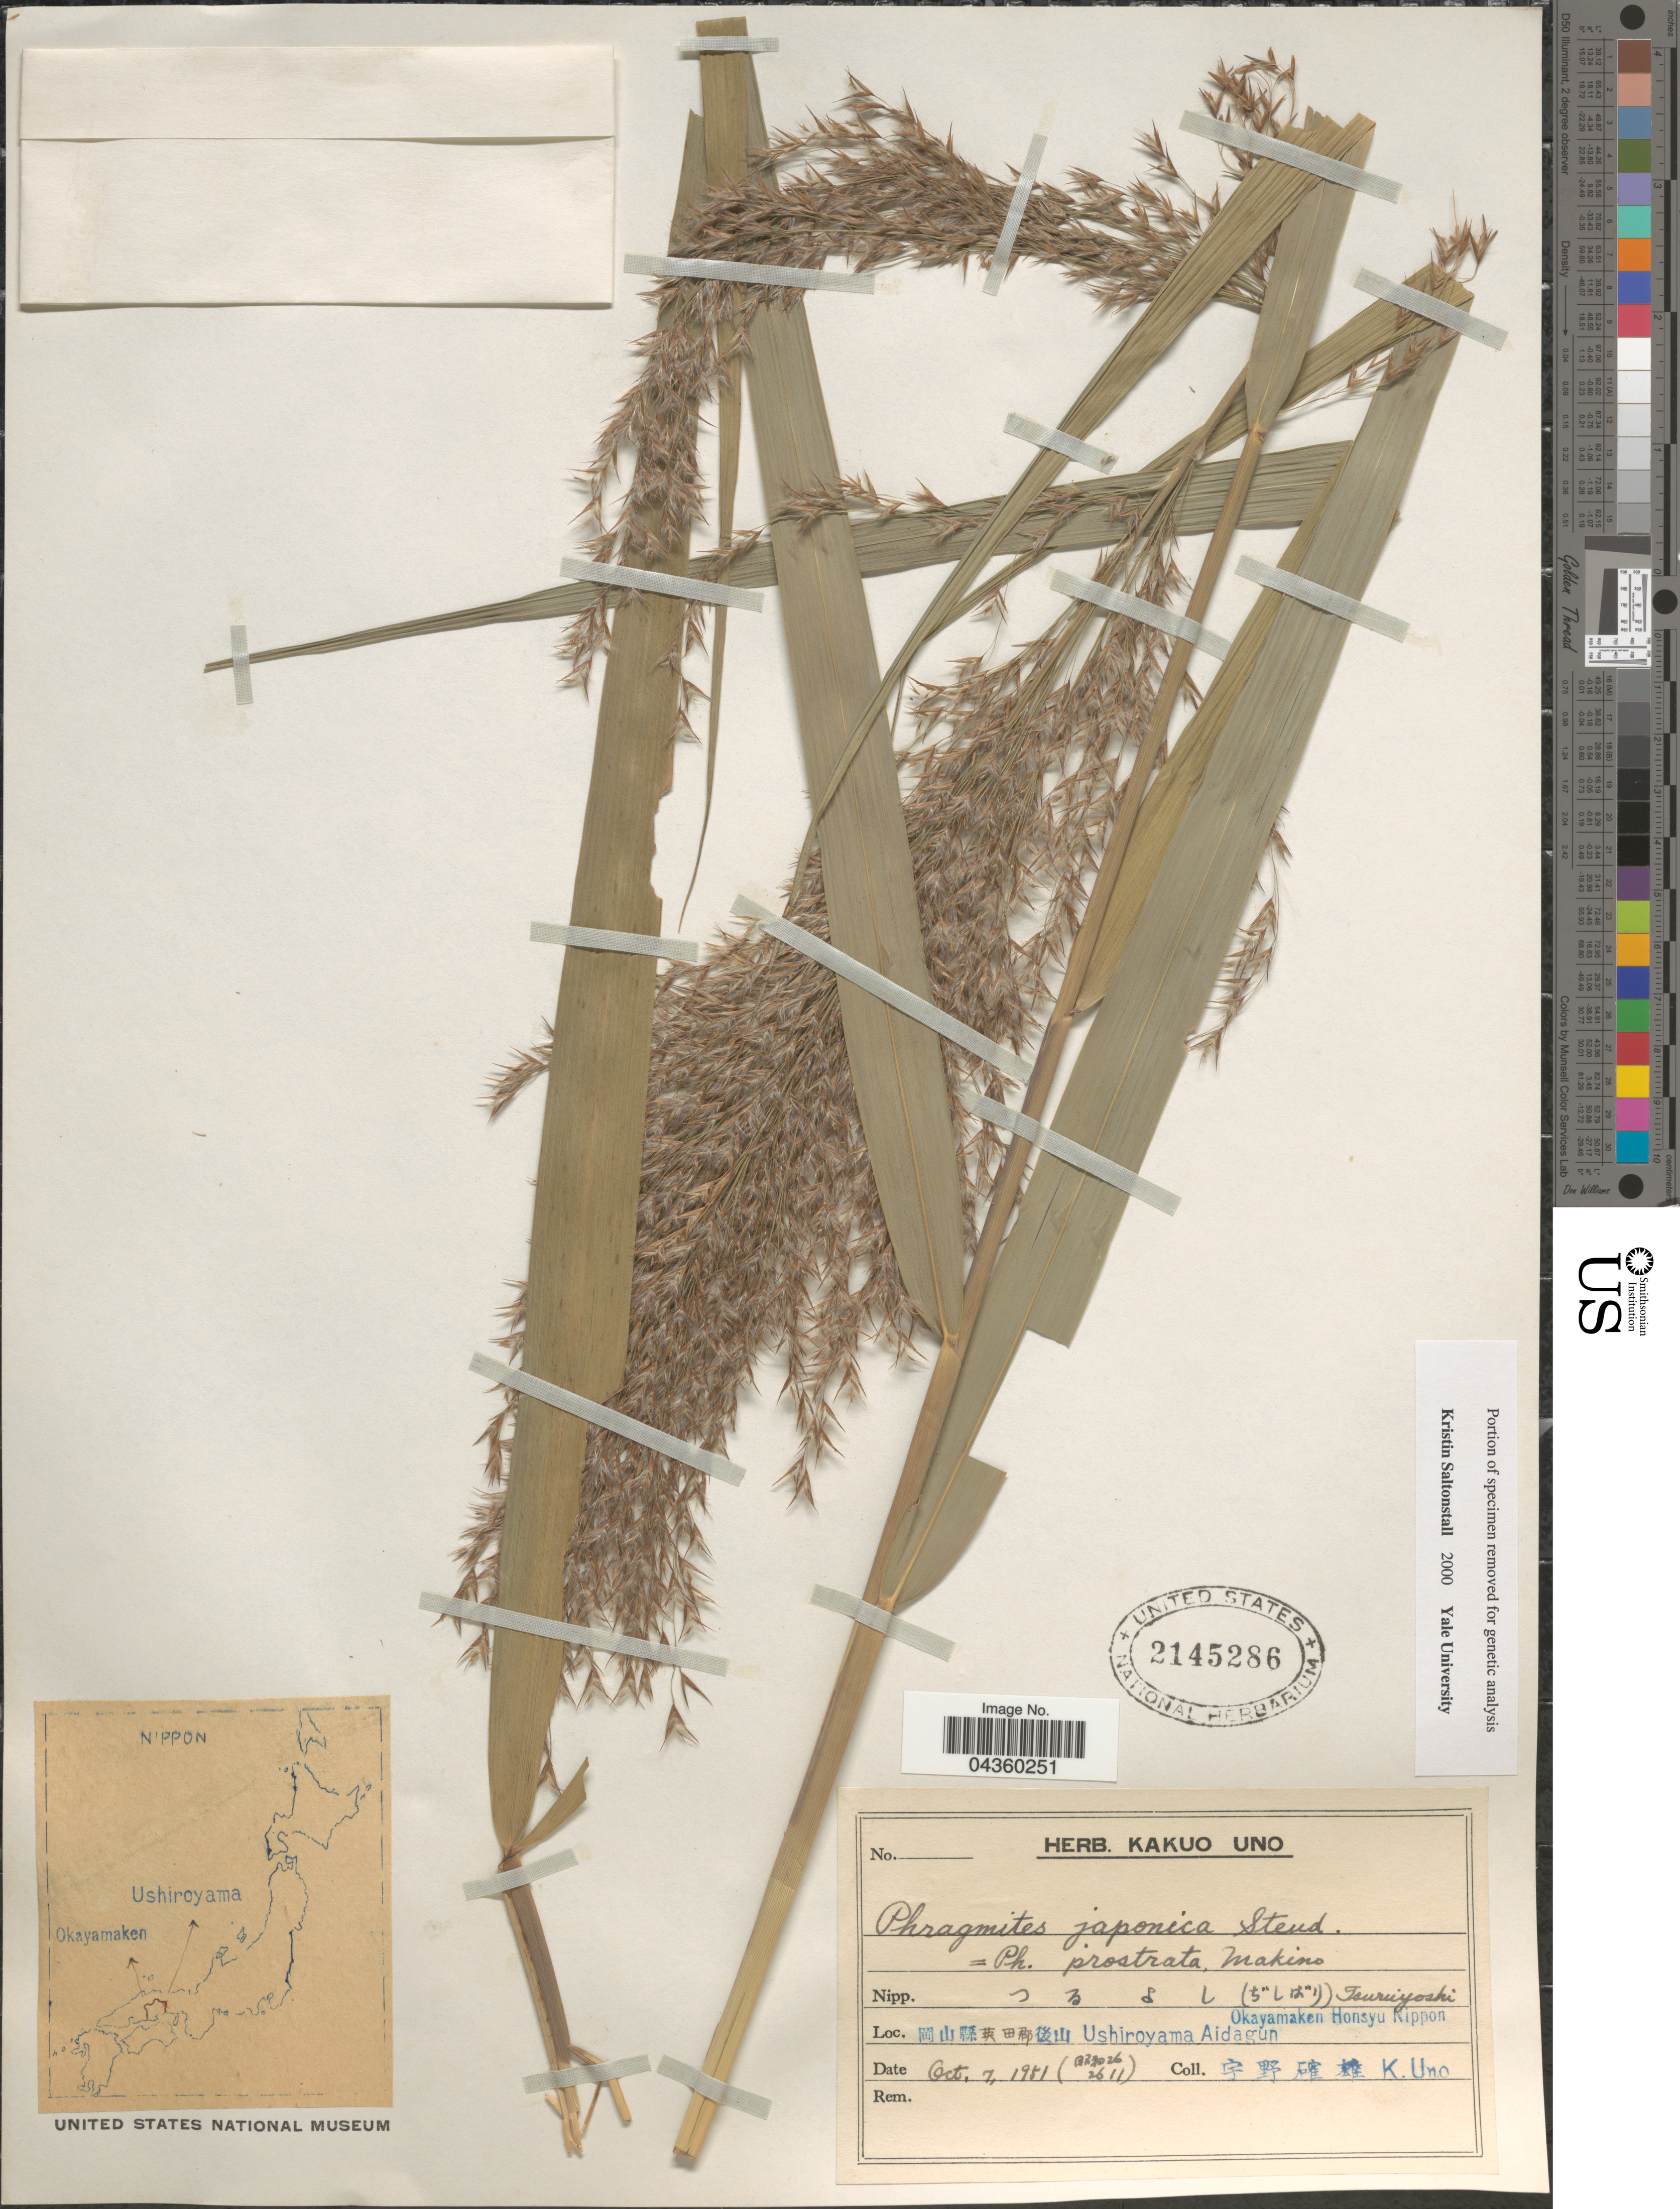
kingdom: Plantae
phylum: Tracheophyta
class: Liliopsida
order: Poales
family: Poaceae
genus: Phragmites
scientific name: Phragmites japonicus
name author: Steud.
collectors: K. Uno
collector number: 2611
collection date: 1981-10-07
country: Japan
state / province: Okayama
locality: X Ushiroyama Aidagun. Okayamaken Honsyu Nippon.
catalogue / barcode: US 2145286